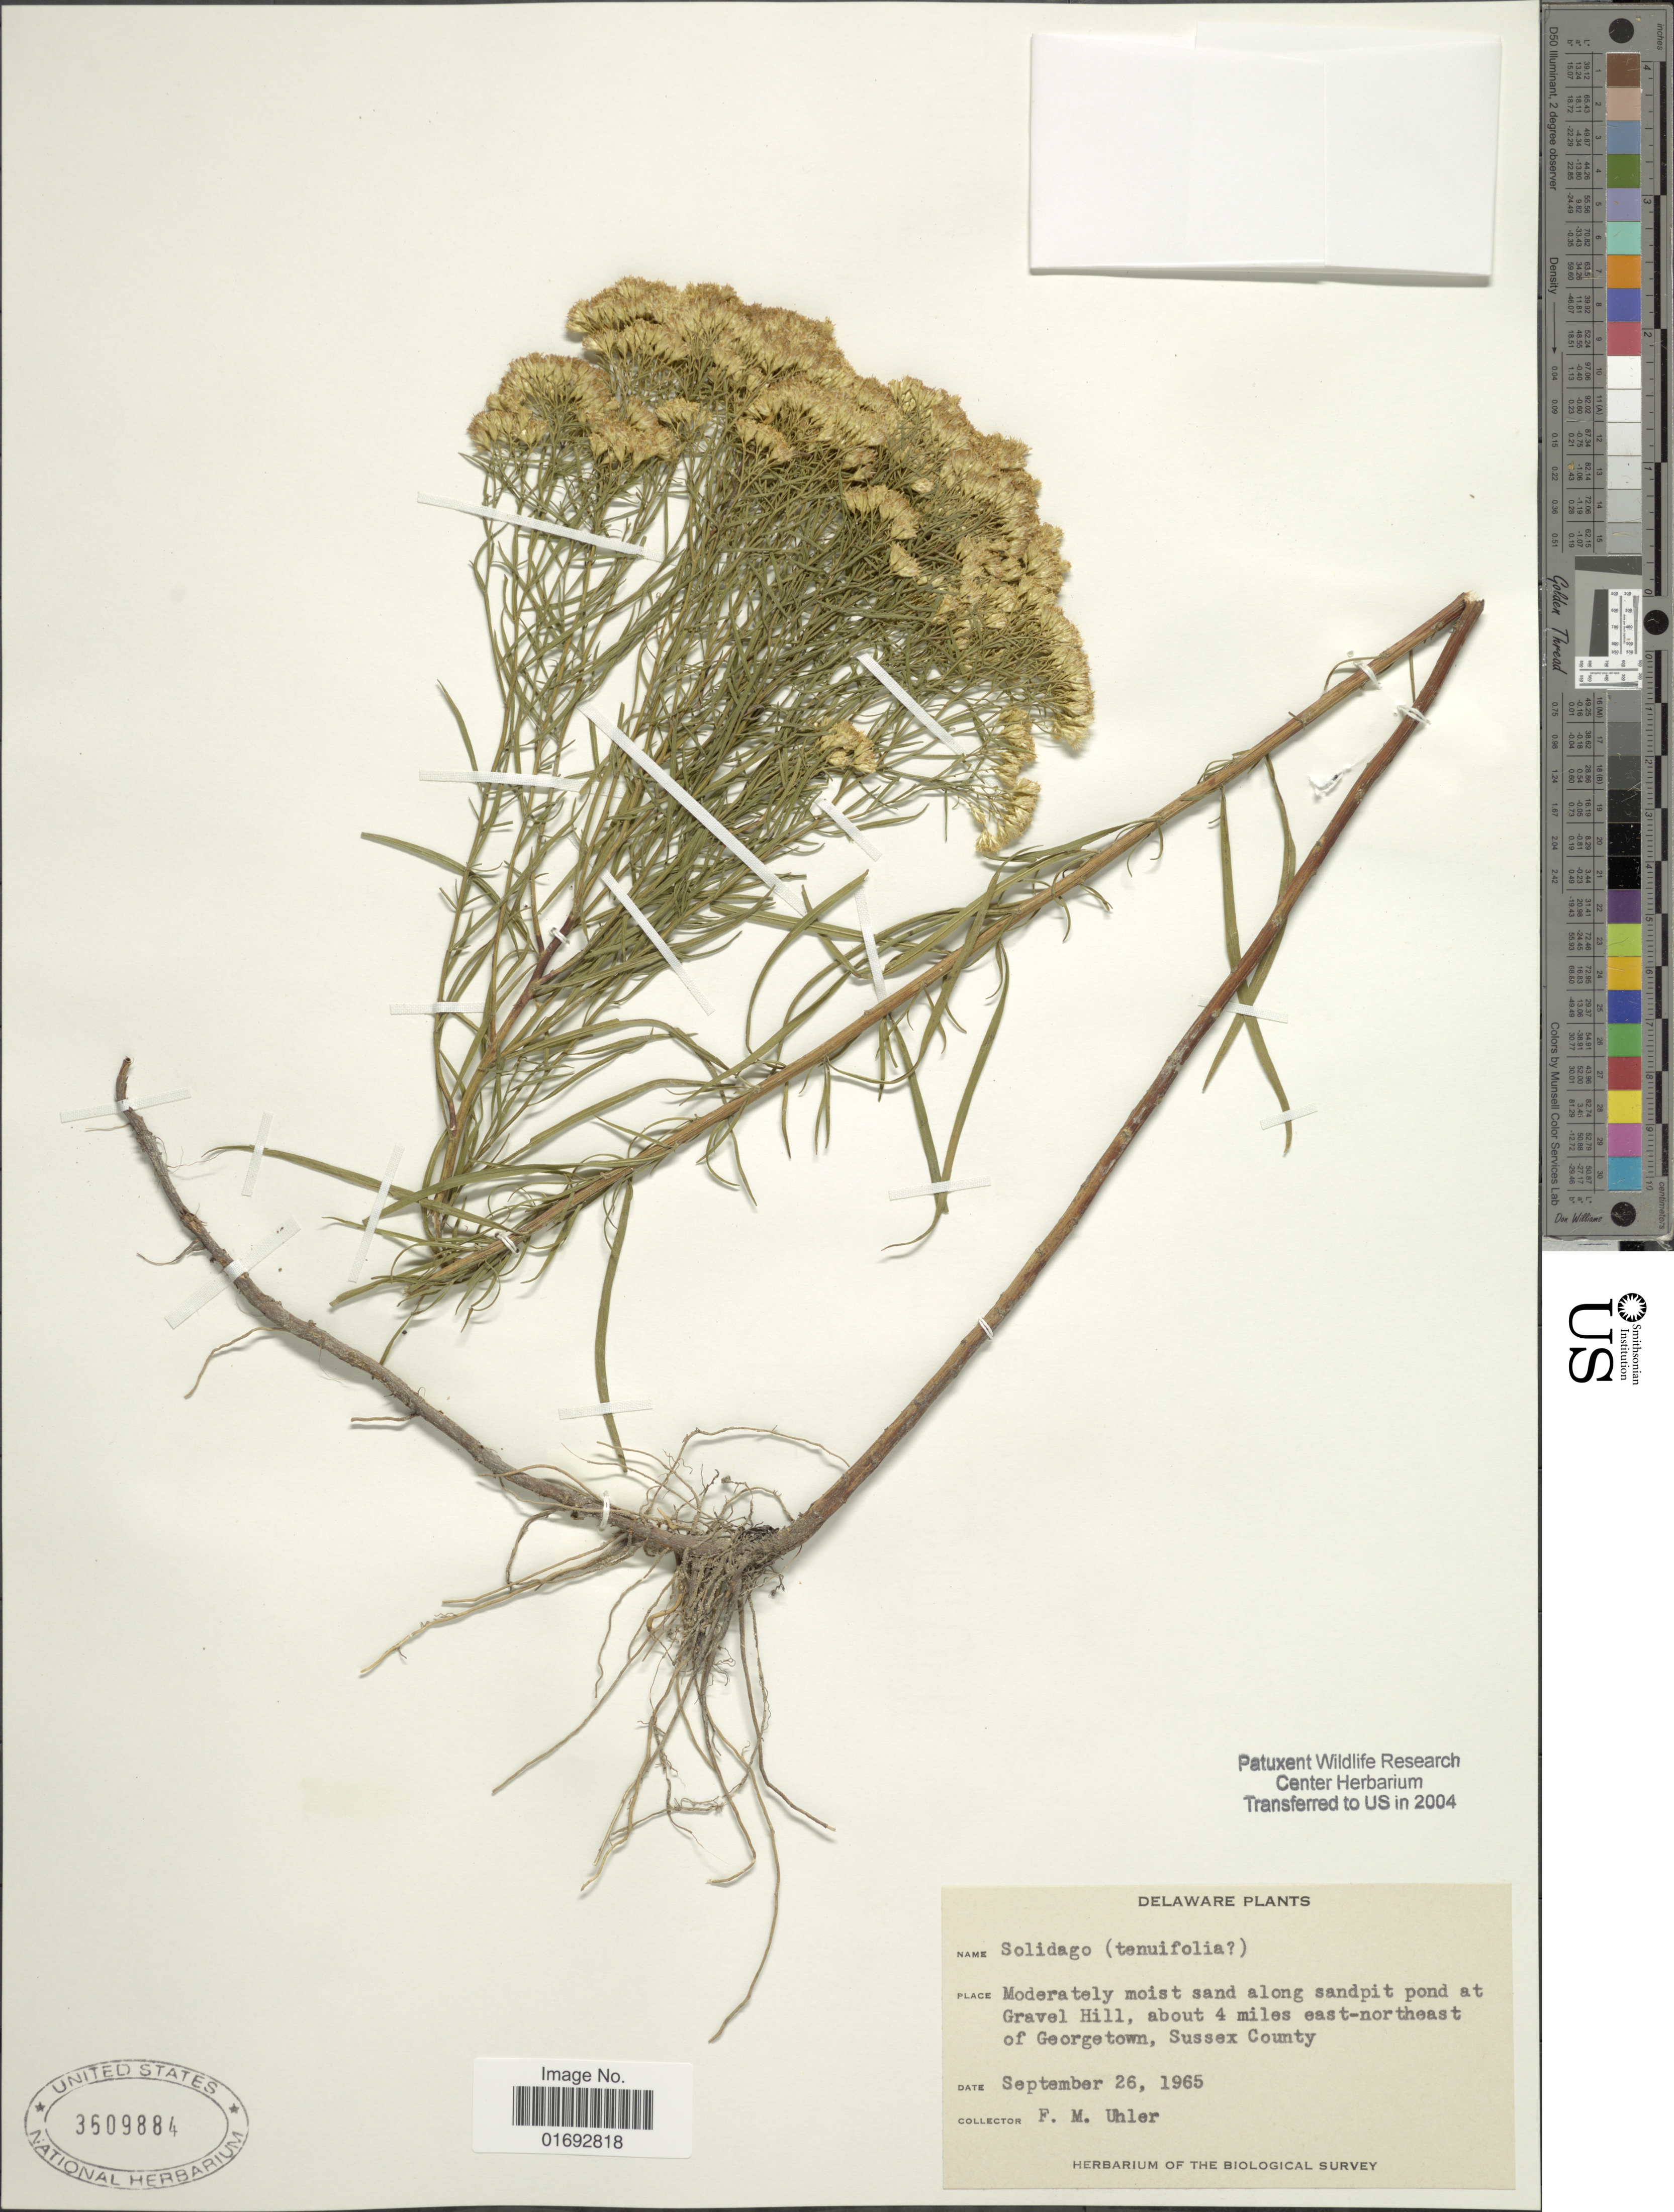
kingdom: Plantae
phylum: Tracheophyta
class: Magnoliopsida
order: Asterales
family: Asteraceae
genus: Euthamia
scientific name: Euthamia tenuifolia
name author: (Pursh) Nutt.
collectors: F. M. Uhler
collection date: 1965-09-26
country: United States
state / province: Delaware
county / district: Sussex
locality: Along sandpit pond at Gravel Hill, about 4 miles east-northeast of Georgetown, Sussex County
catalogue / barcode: US 3609884